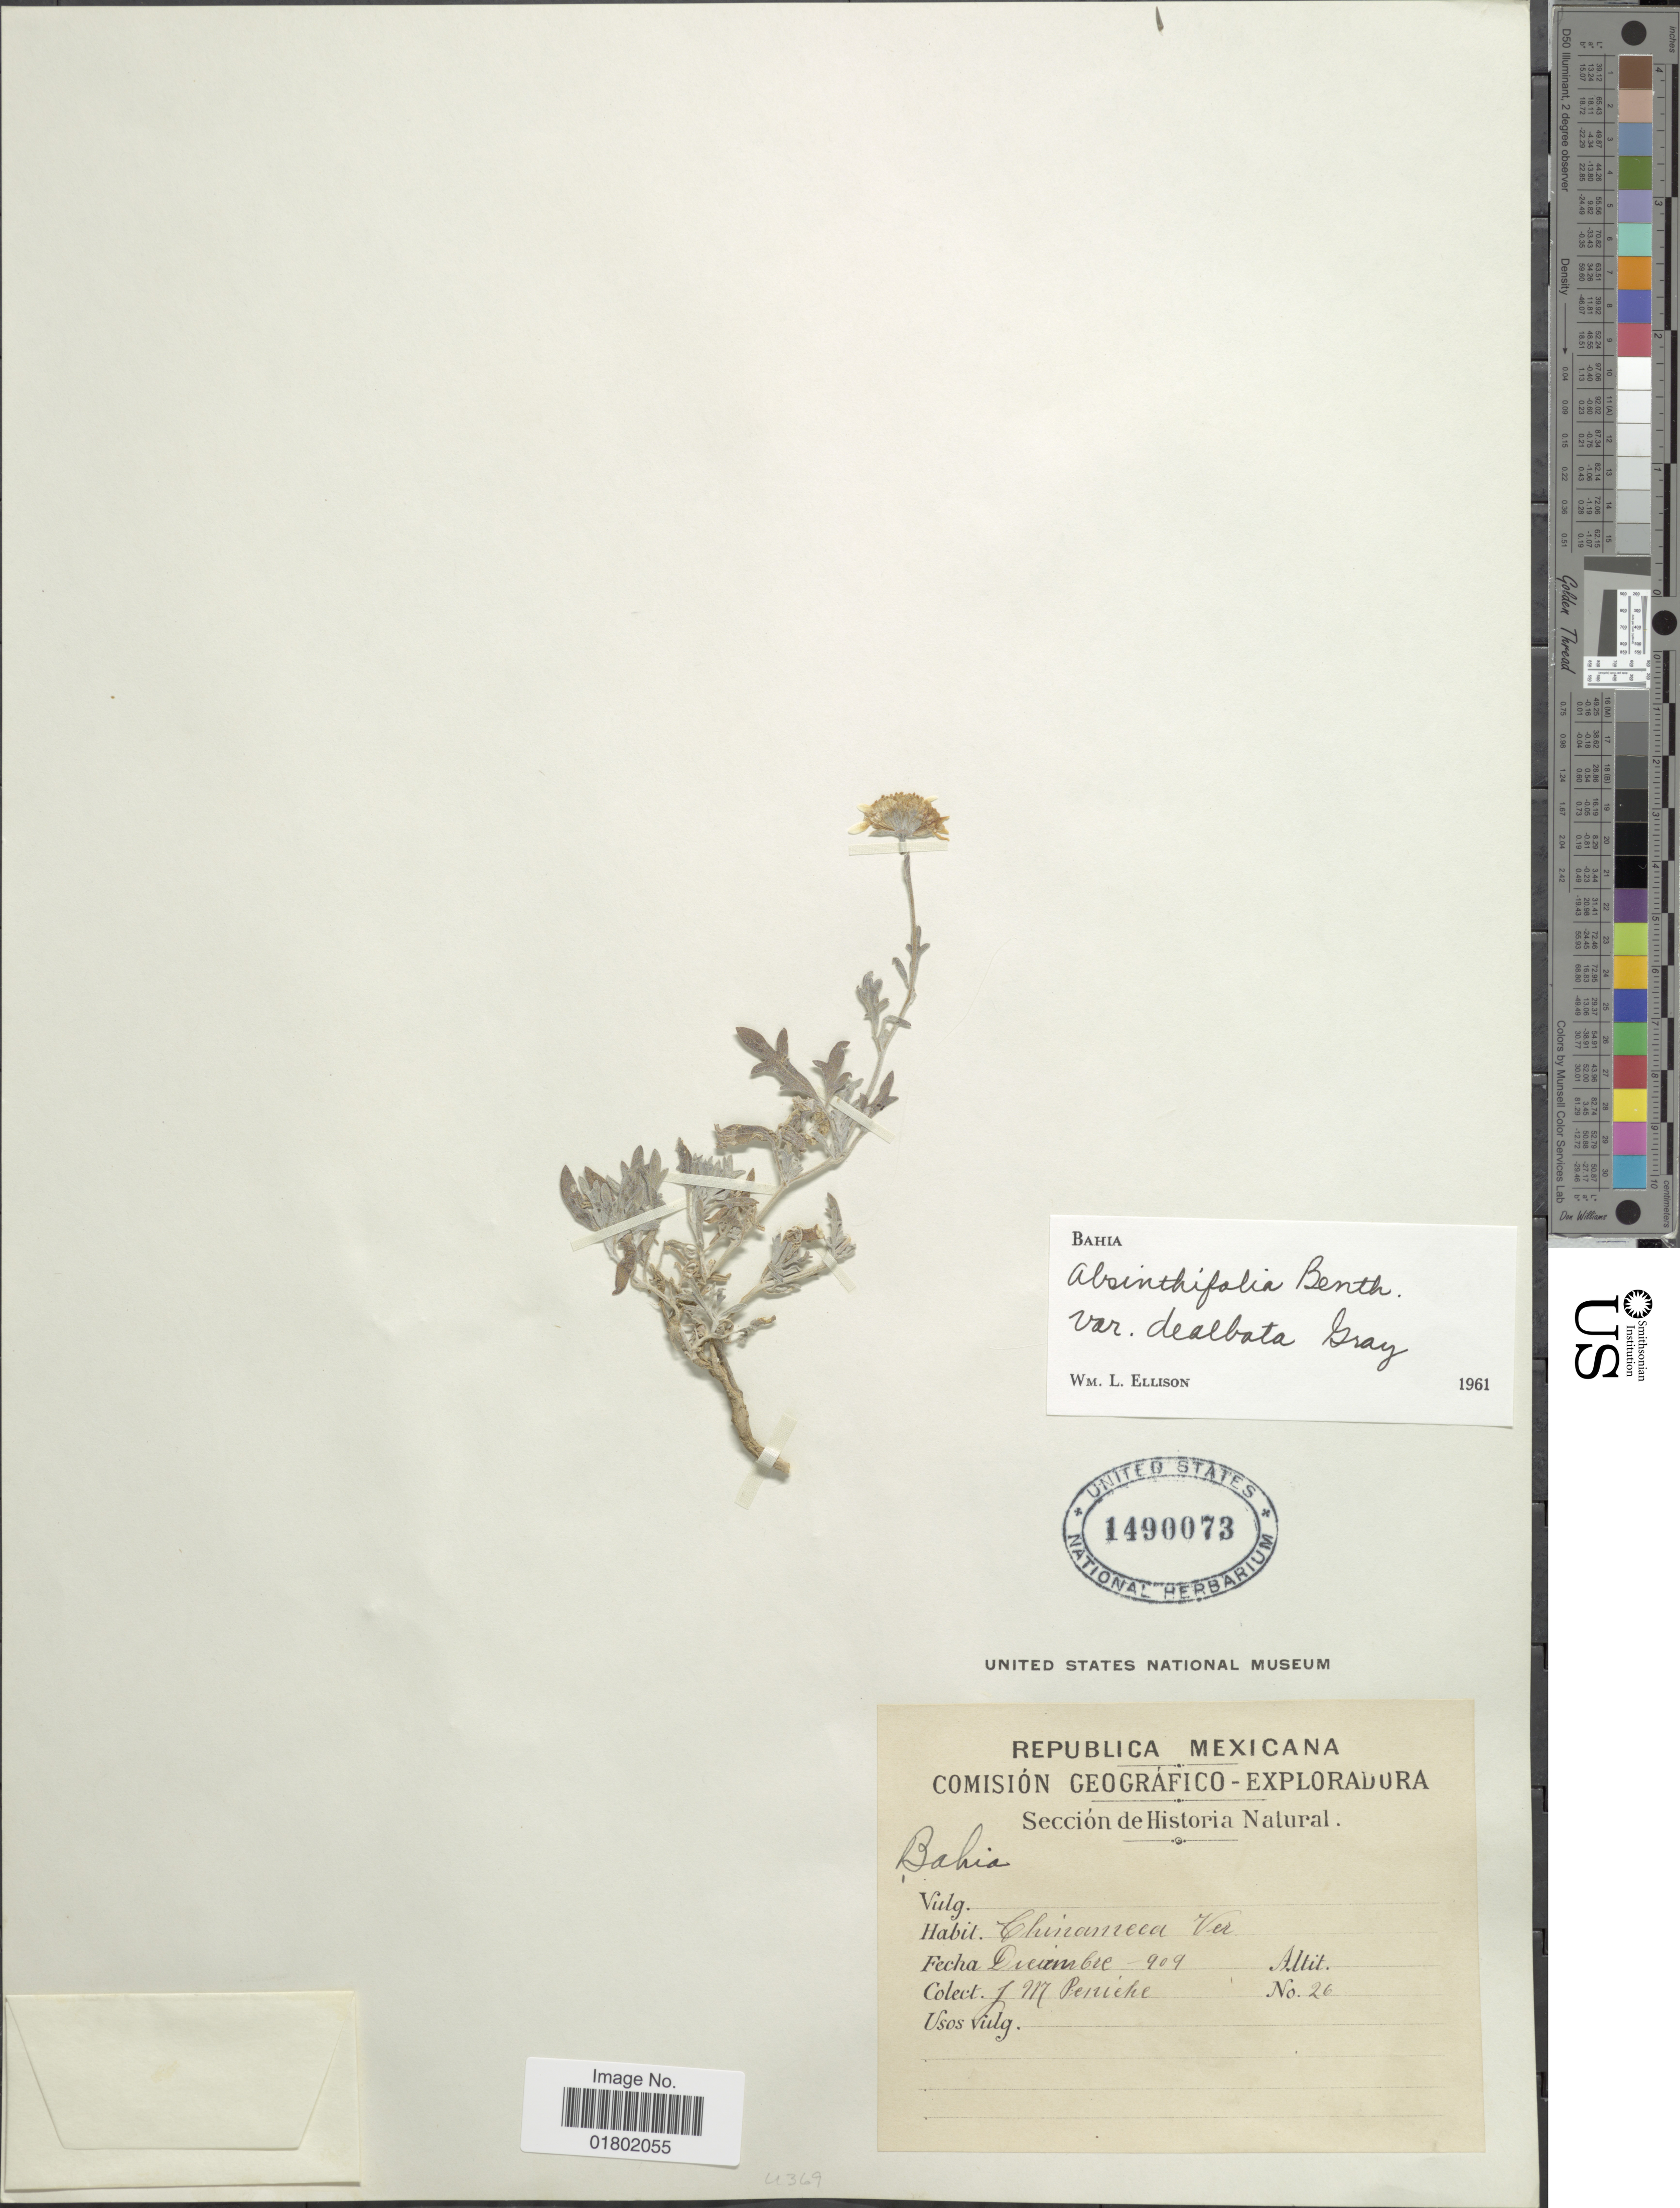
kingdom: Plantae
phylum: Tracheophyta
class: Magnoliopsida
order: Asterales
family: Asteraceae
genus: Bahia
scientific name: Bahia absinthifolia var. dealbata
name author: A. Gray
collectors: J. Peniche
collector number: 26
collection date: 1909-12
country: Mexico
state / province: Veracruz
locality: Chinameca Ver.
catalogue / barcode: US 1490073